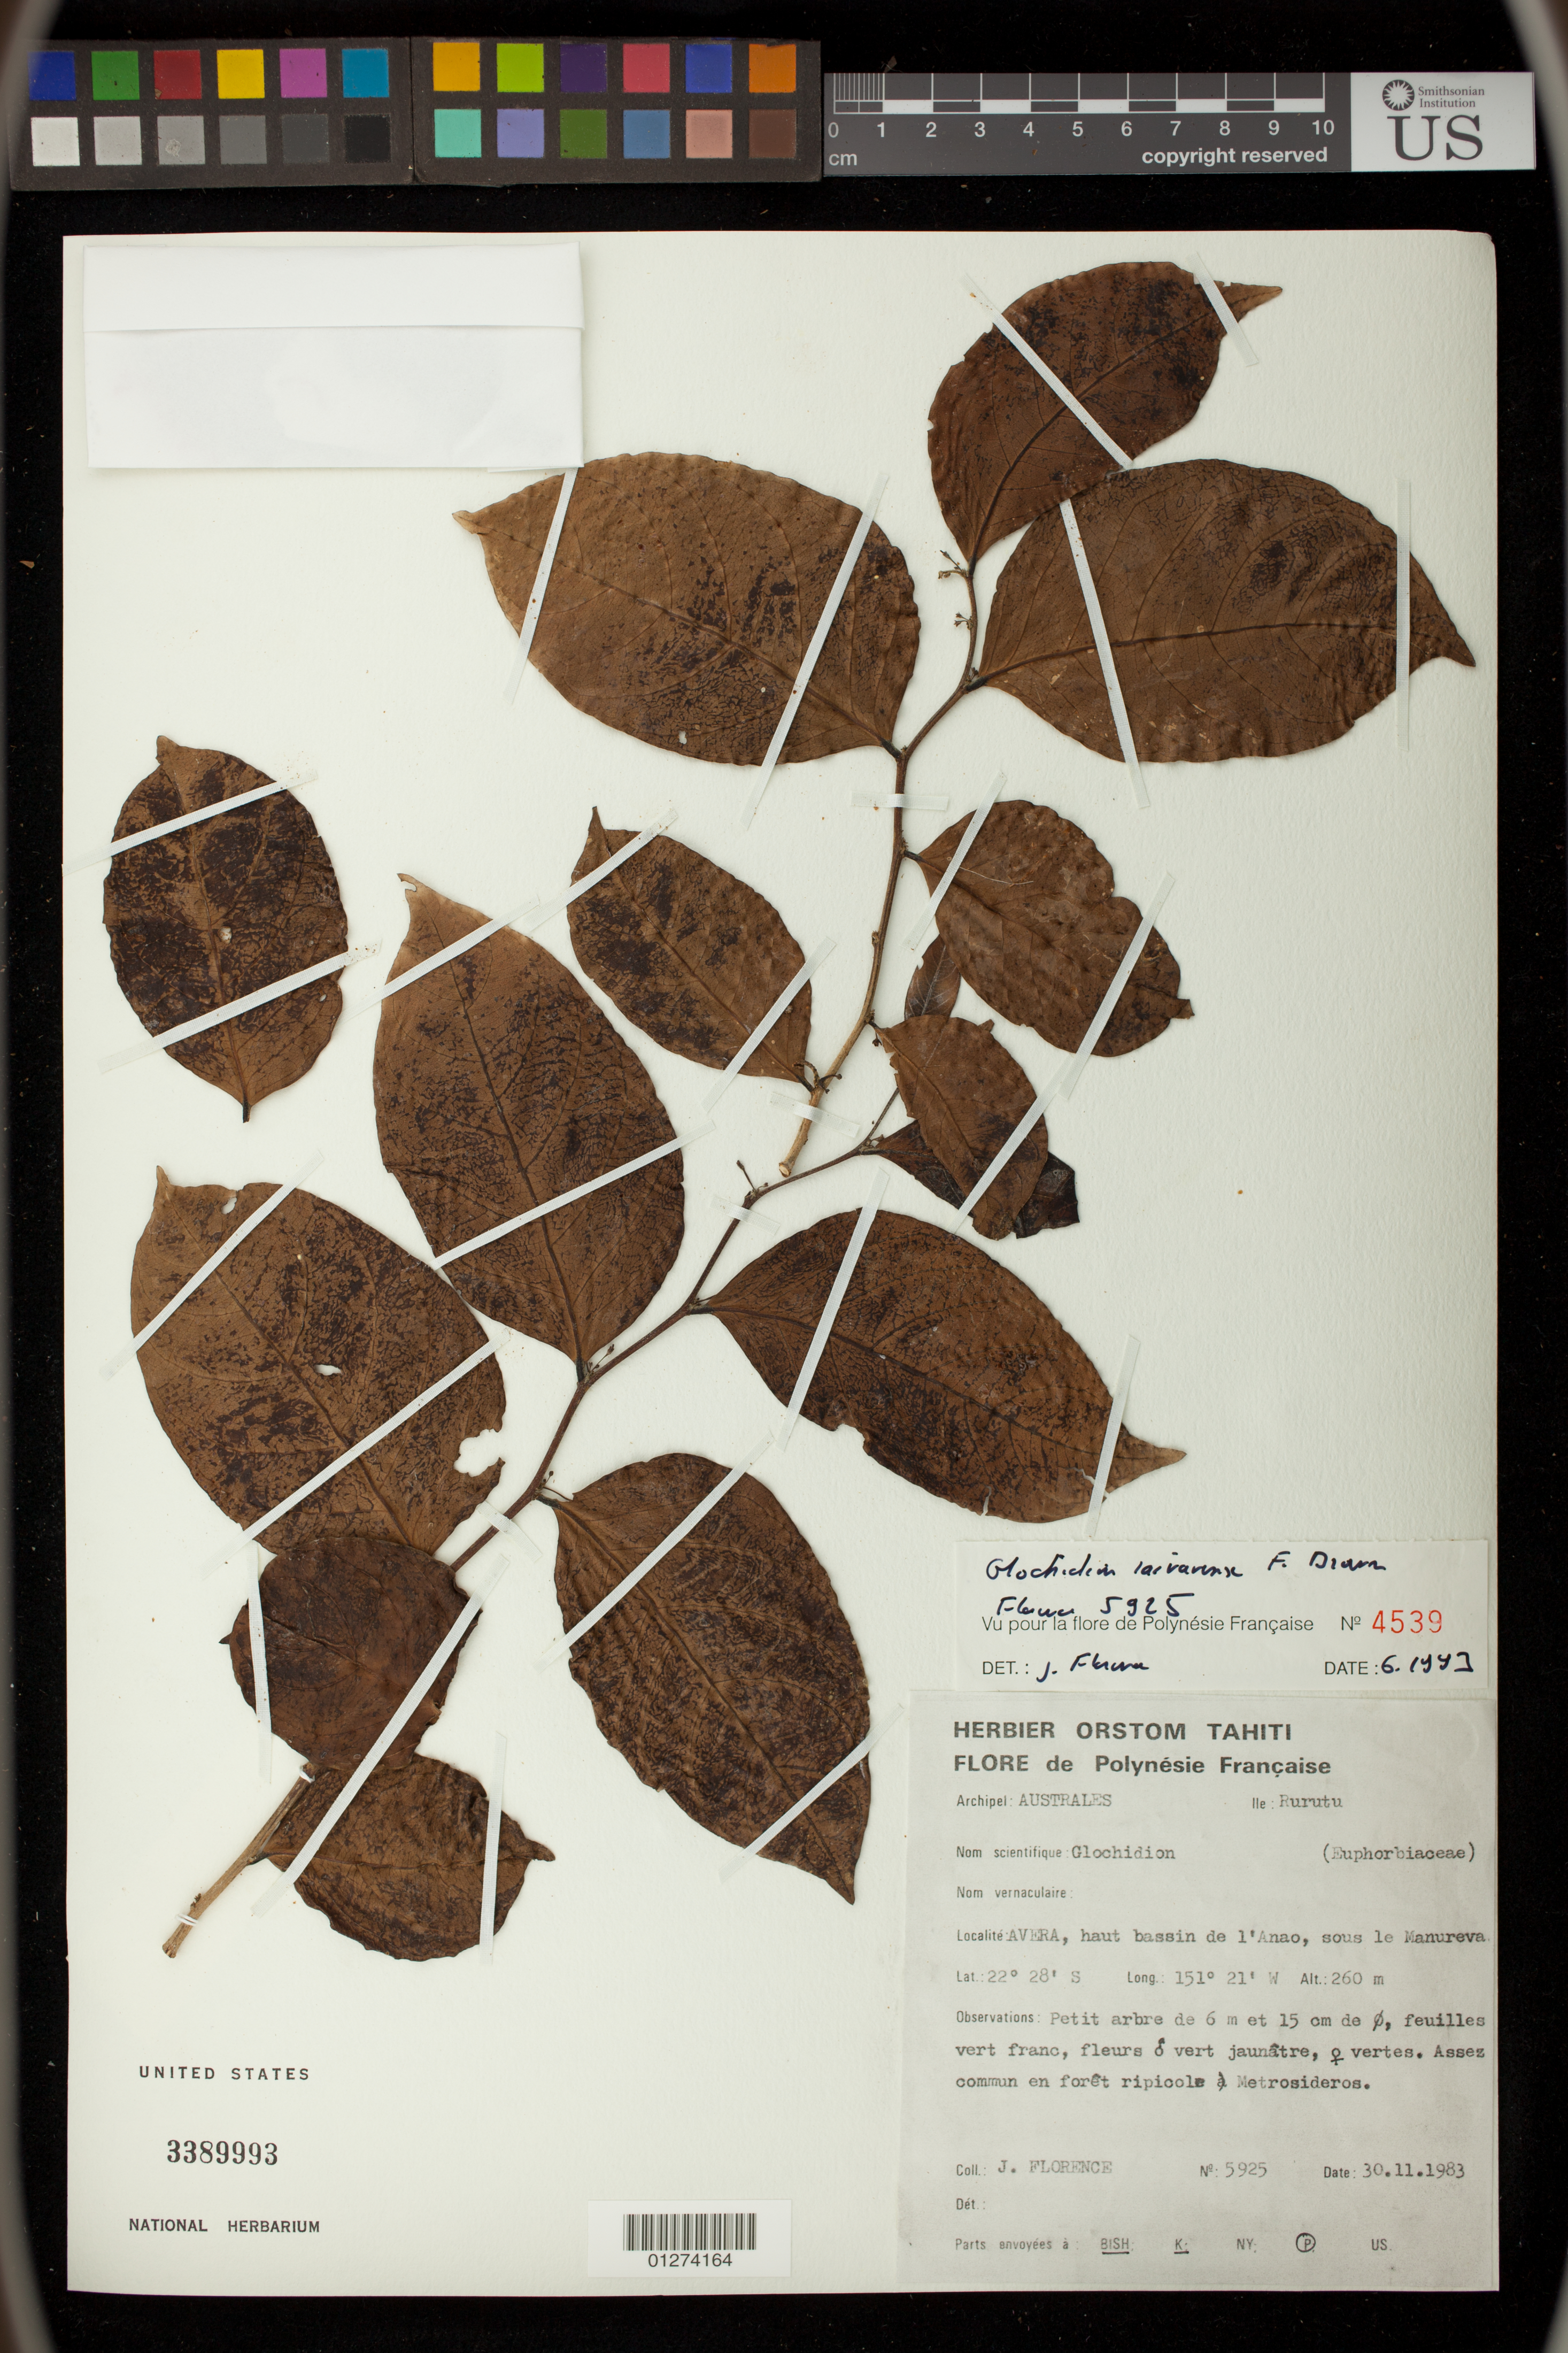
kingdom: Plantae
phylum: Tracheophyta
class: Magnoliopsida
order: Malpighiales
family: Phyllanthaceae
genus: Phyllanthus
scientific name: Phyllanthus raivavense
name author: (F. Br.) W.L. Wagner & Lorence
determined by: Wagner, W. L., (BOT), Smithsonian Institution - National Museum of Natural History (UNITED STATES)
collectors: J. Florence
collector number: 5925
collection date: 1983-11-30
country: French Polynesia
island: Rurutu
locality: Avera, haut bassin de l'Anao, sous le Manureva.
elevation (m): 260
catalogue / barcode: US 3389993